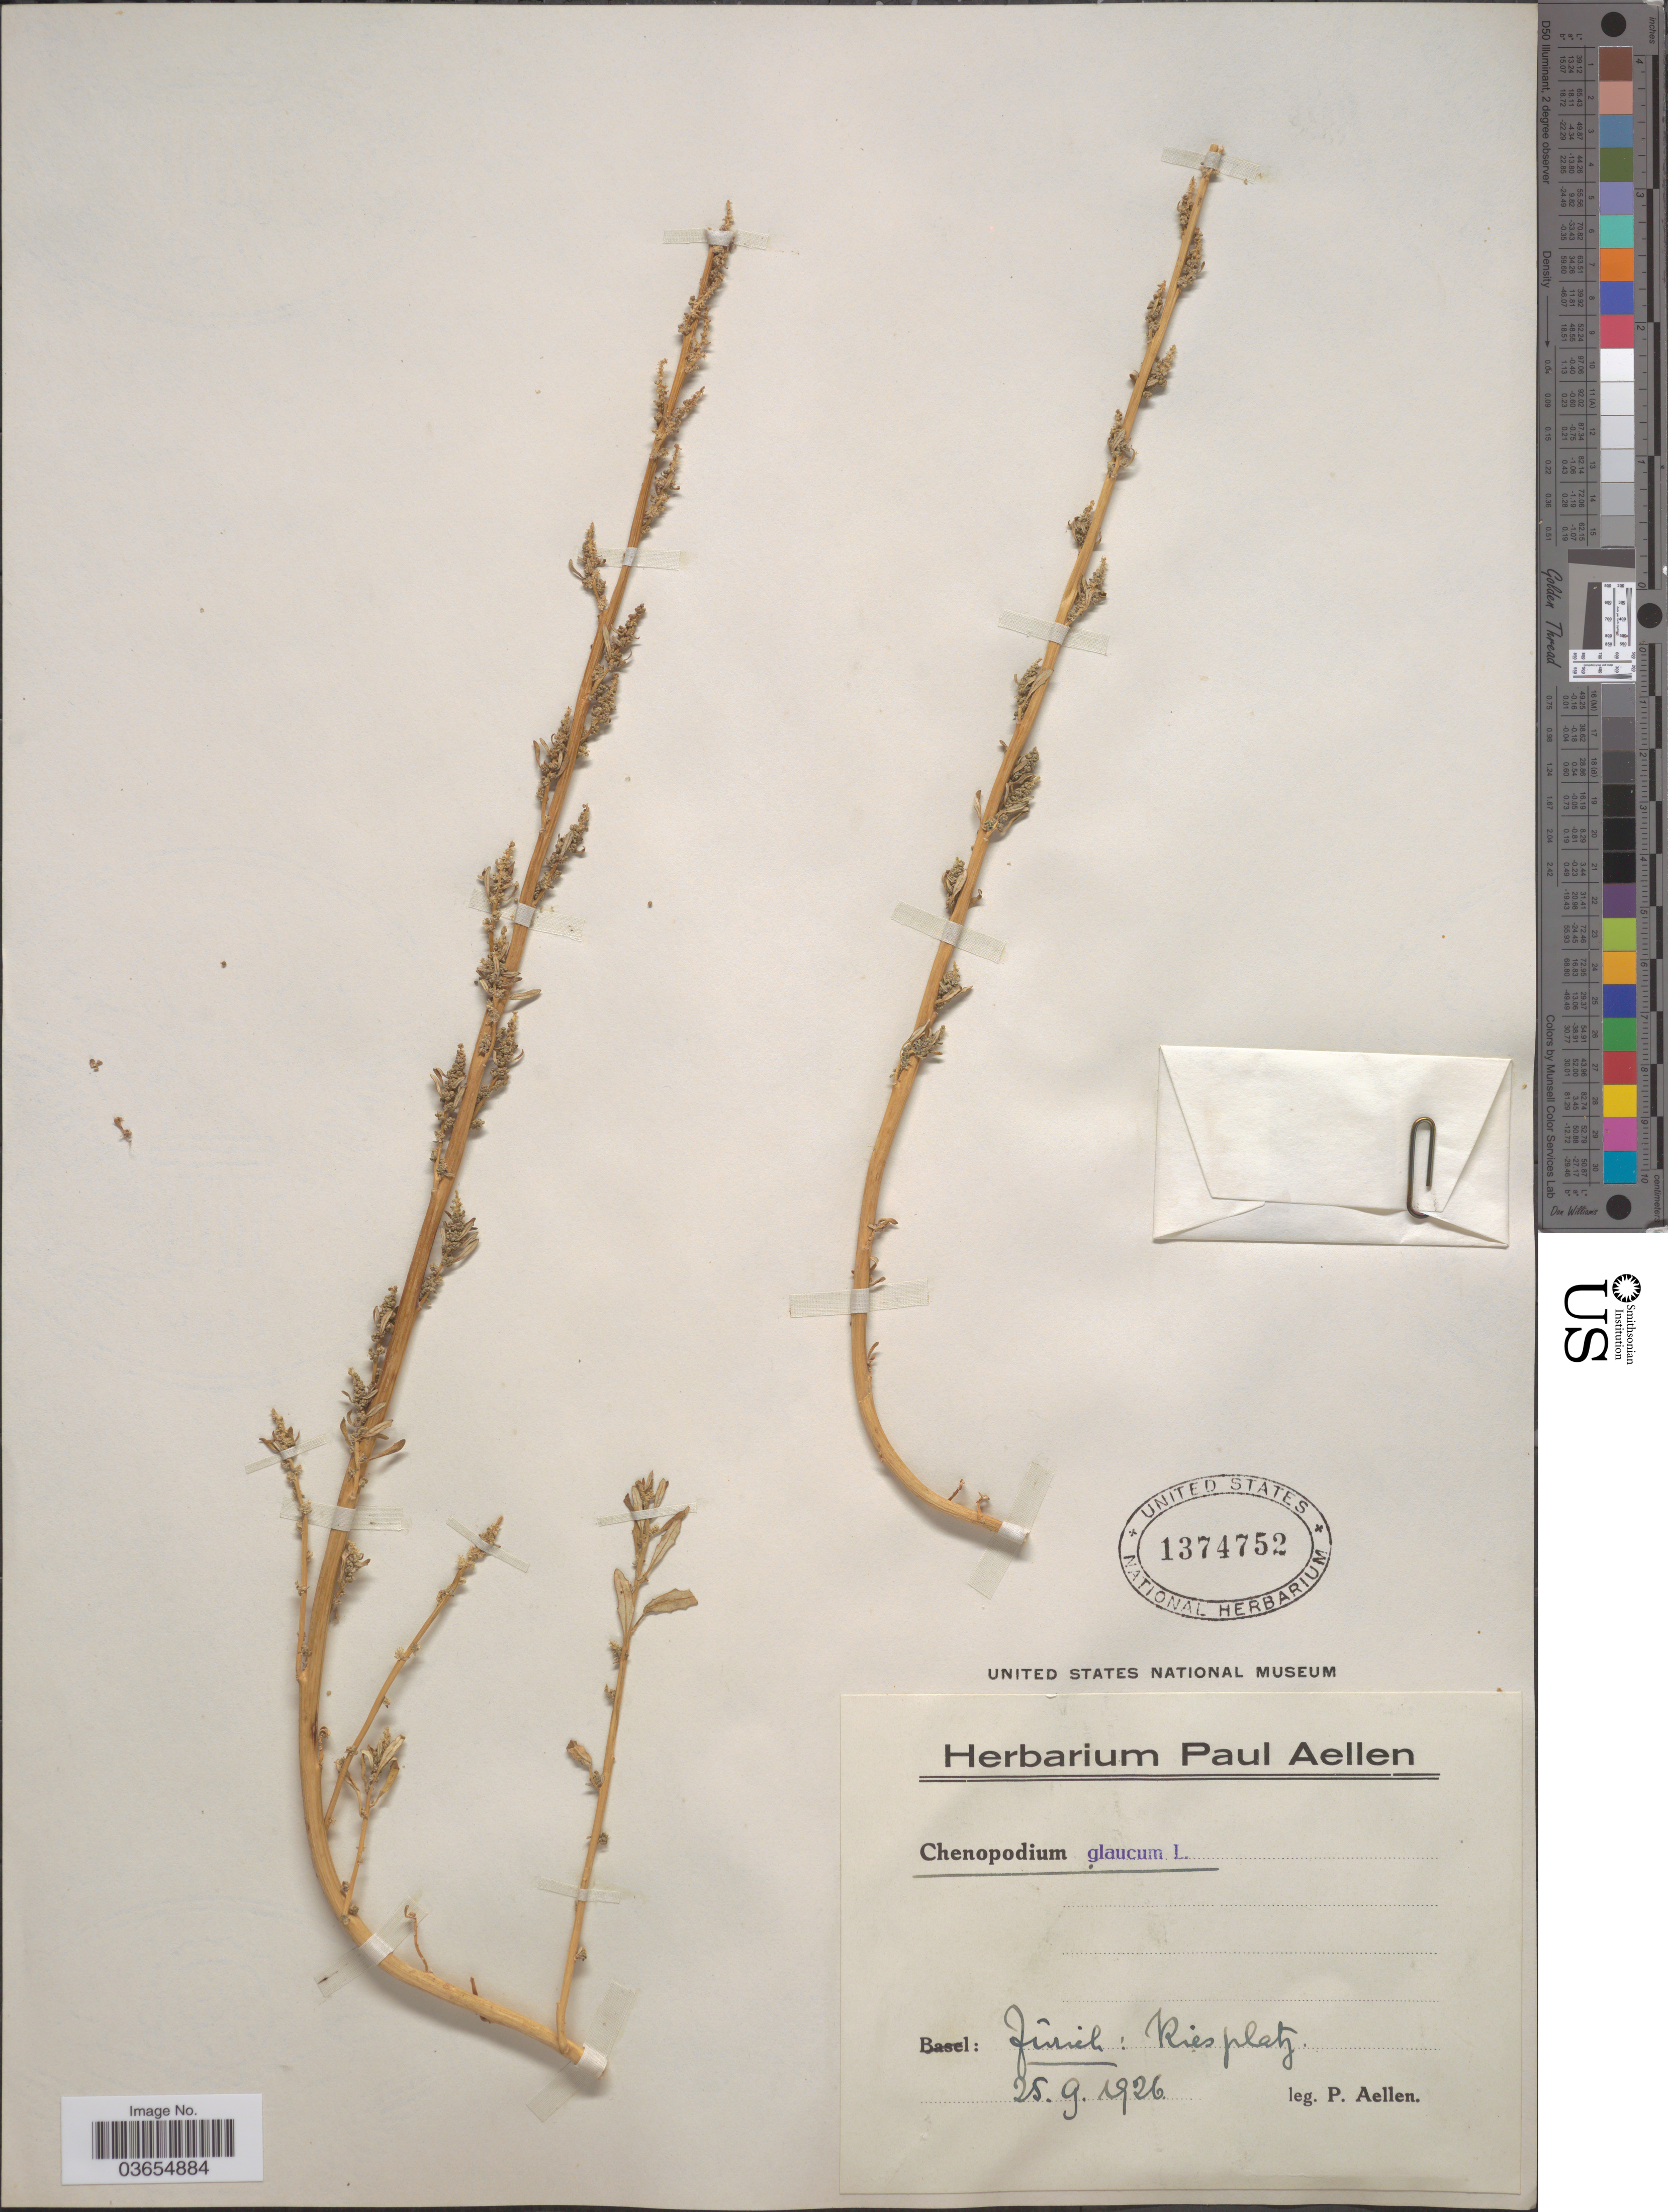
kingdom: Plantae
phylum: Tracheophyta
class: Magnoliopsida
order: Caryophyllales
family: Amaranthaceae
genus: Chenopodium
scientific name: Chenopodium glaucum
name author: L.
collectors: P. Aellen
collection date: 1926-09-25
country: Switzerland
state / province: Zurich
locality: Kiesplatz.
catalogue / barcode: US 1374752